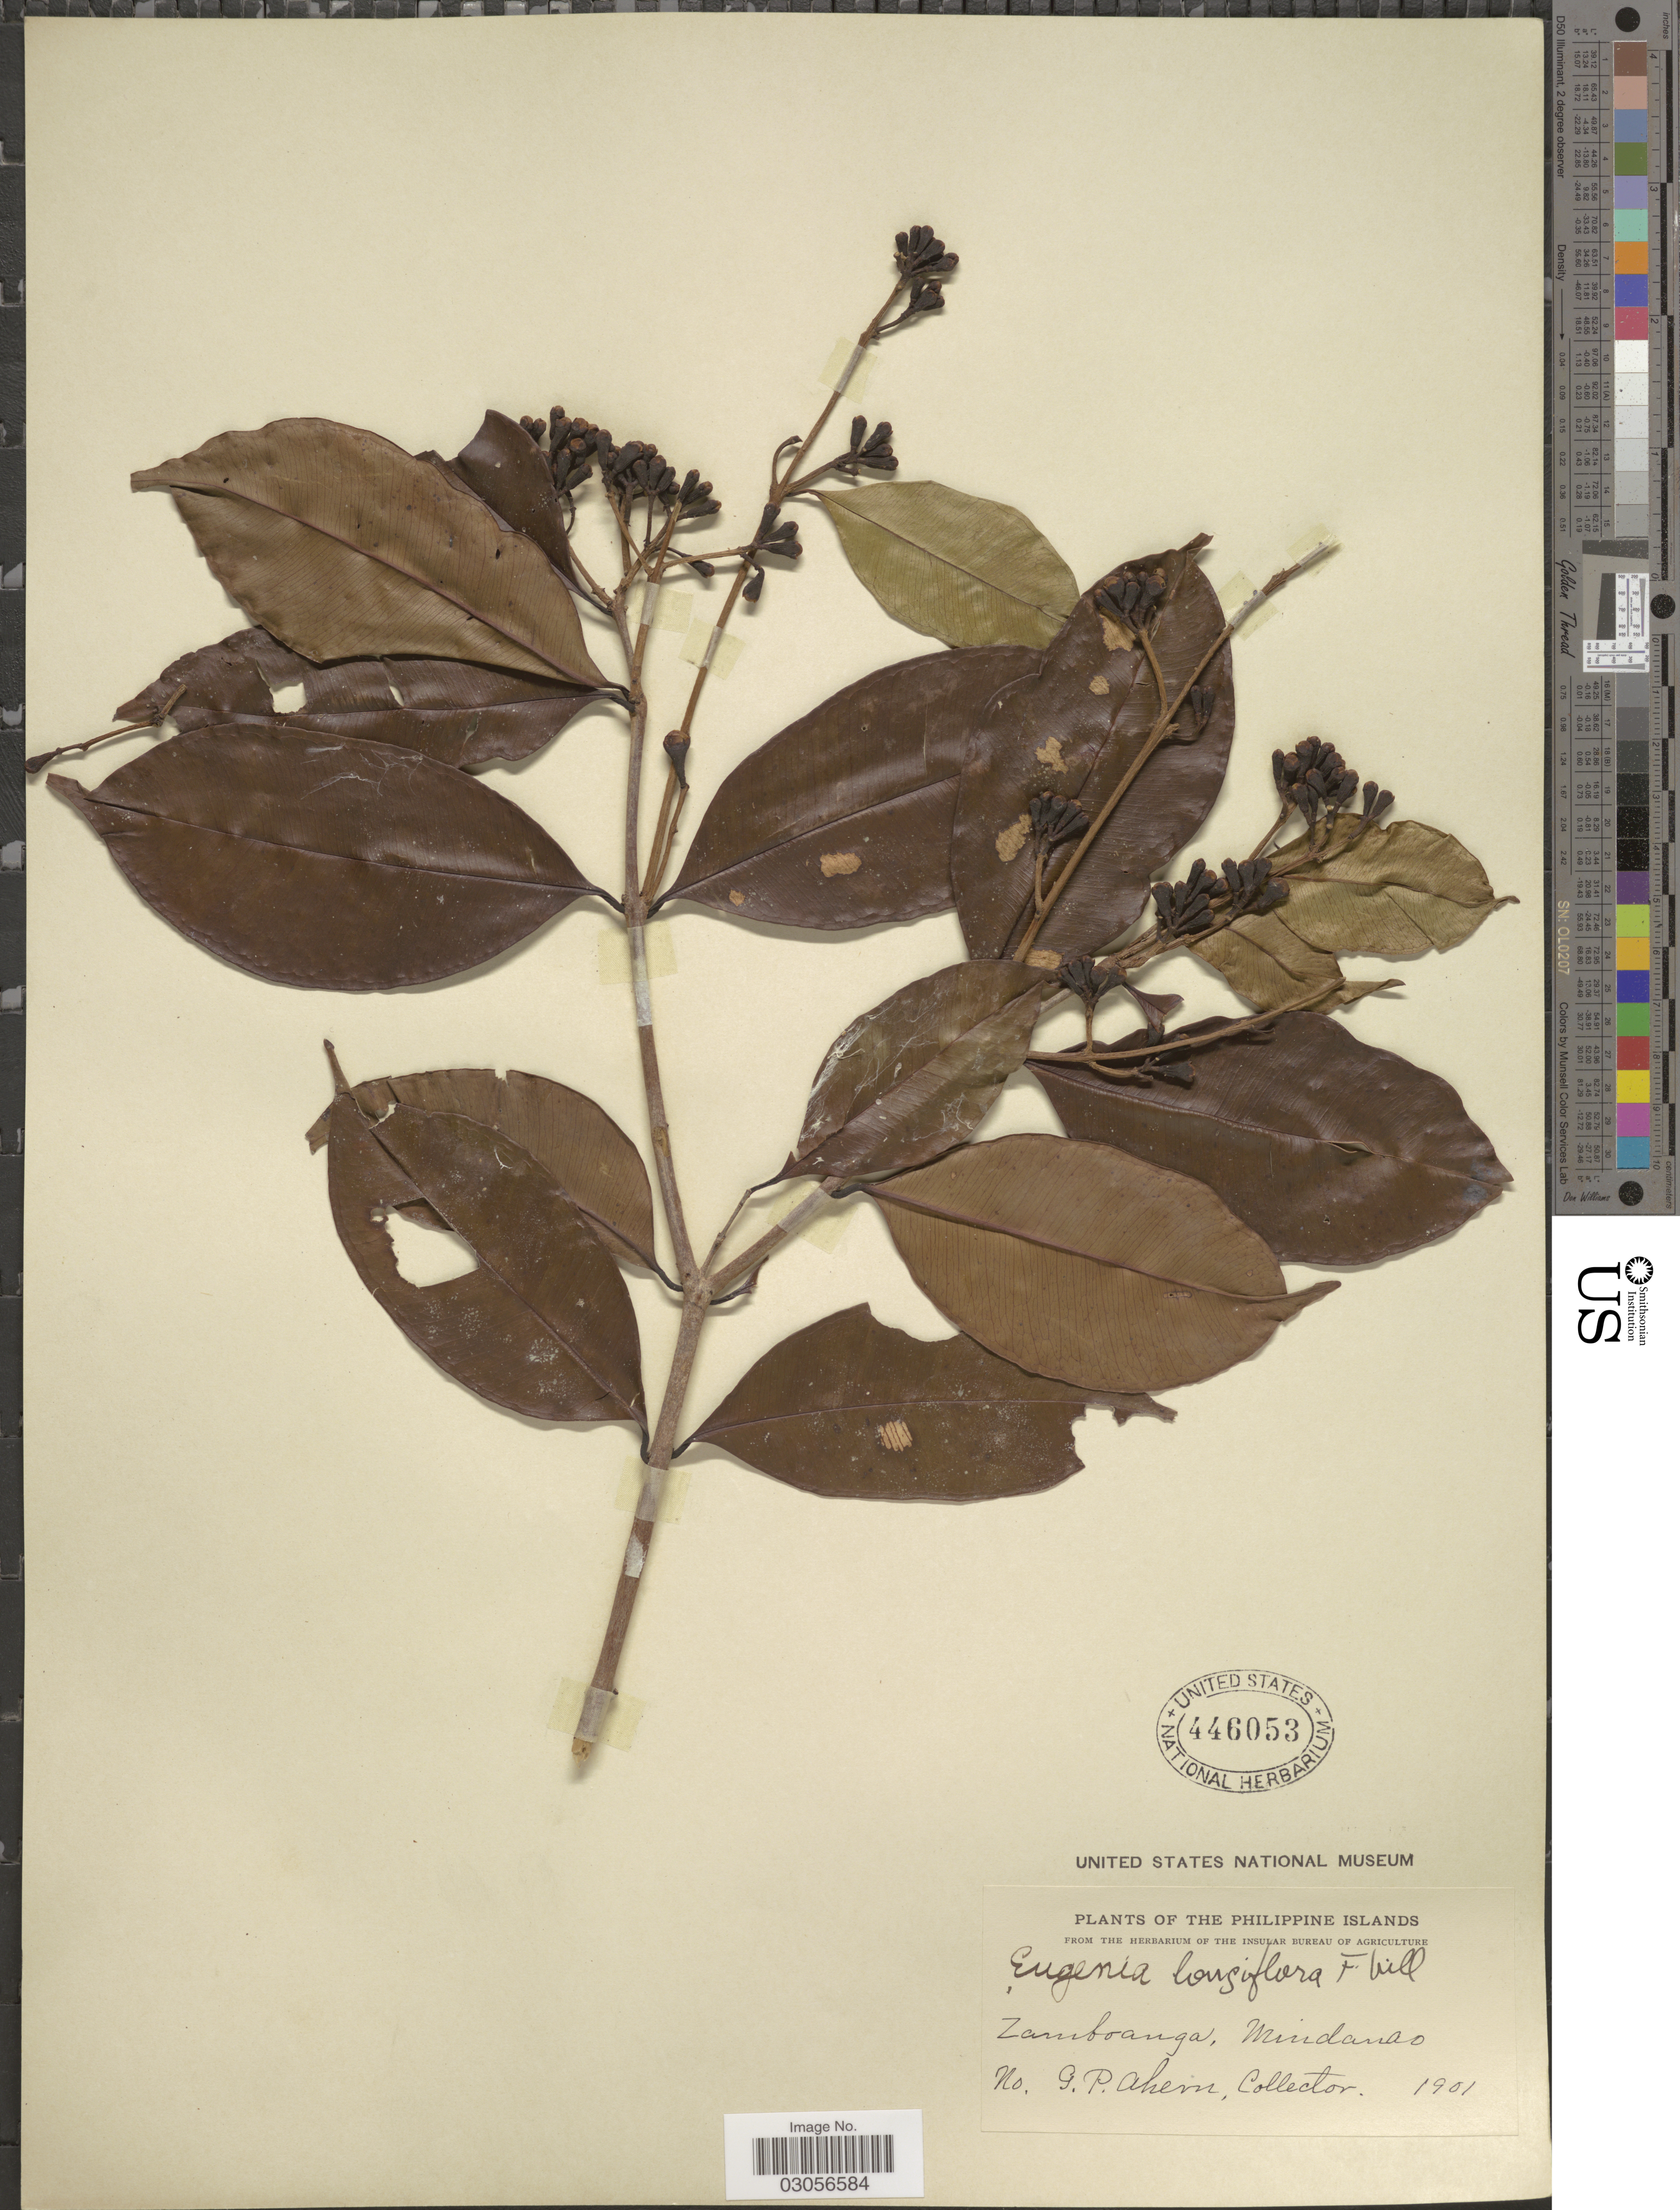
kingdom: Plantae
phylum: Tracheophyta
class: Magnoliopsida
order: Myrtales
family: Myrtaceae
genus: Syzygium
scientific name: Syzygium cerasiforme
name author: (Blume) Merr. & L.M. Perry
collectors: G. Ahern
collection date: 1901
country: Philippines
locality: Philippine Islands. Zamboanga, Mindanao.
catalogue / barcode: US 446053